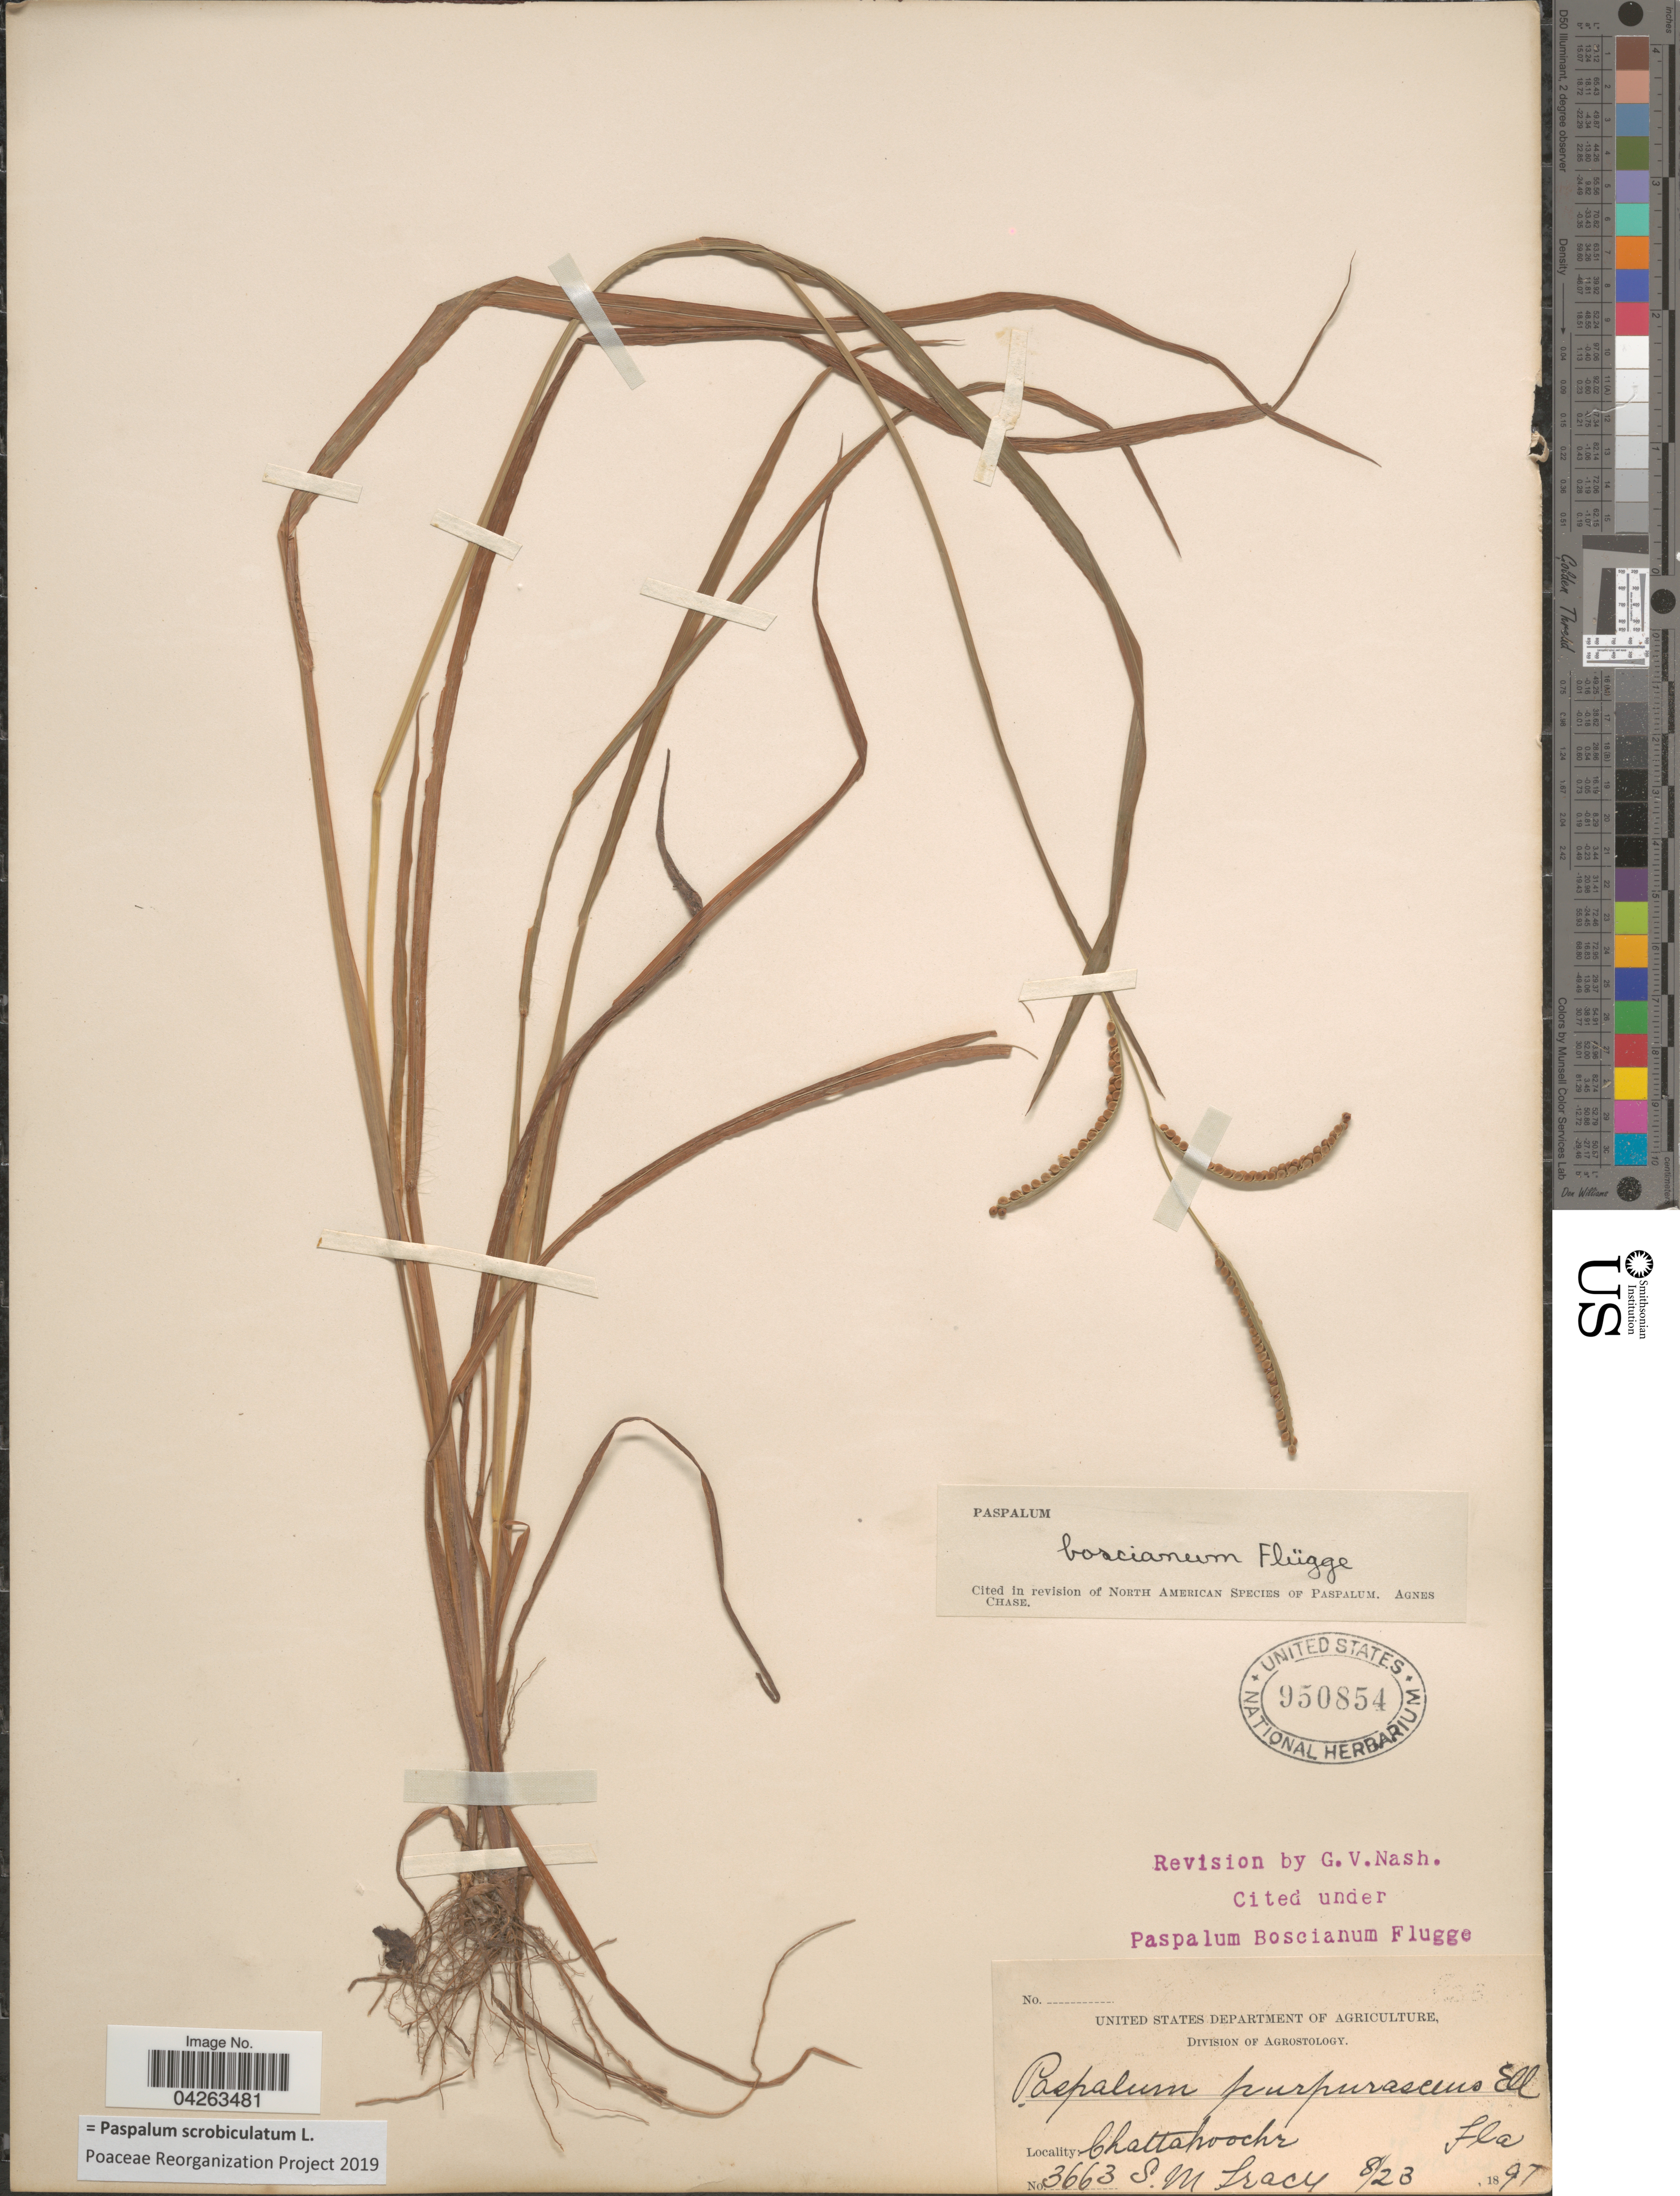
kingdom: Plantae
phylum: Tracheophyta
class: Liliopsida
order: Poales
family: Poaceae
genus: Paspalum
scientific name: Paspalum scrobiculatum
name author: L.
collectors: S. M. Tracy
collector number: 3663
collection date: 1897-08-23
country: United States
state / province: Florida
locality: Chattahooche.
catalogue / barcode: US 950854